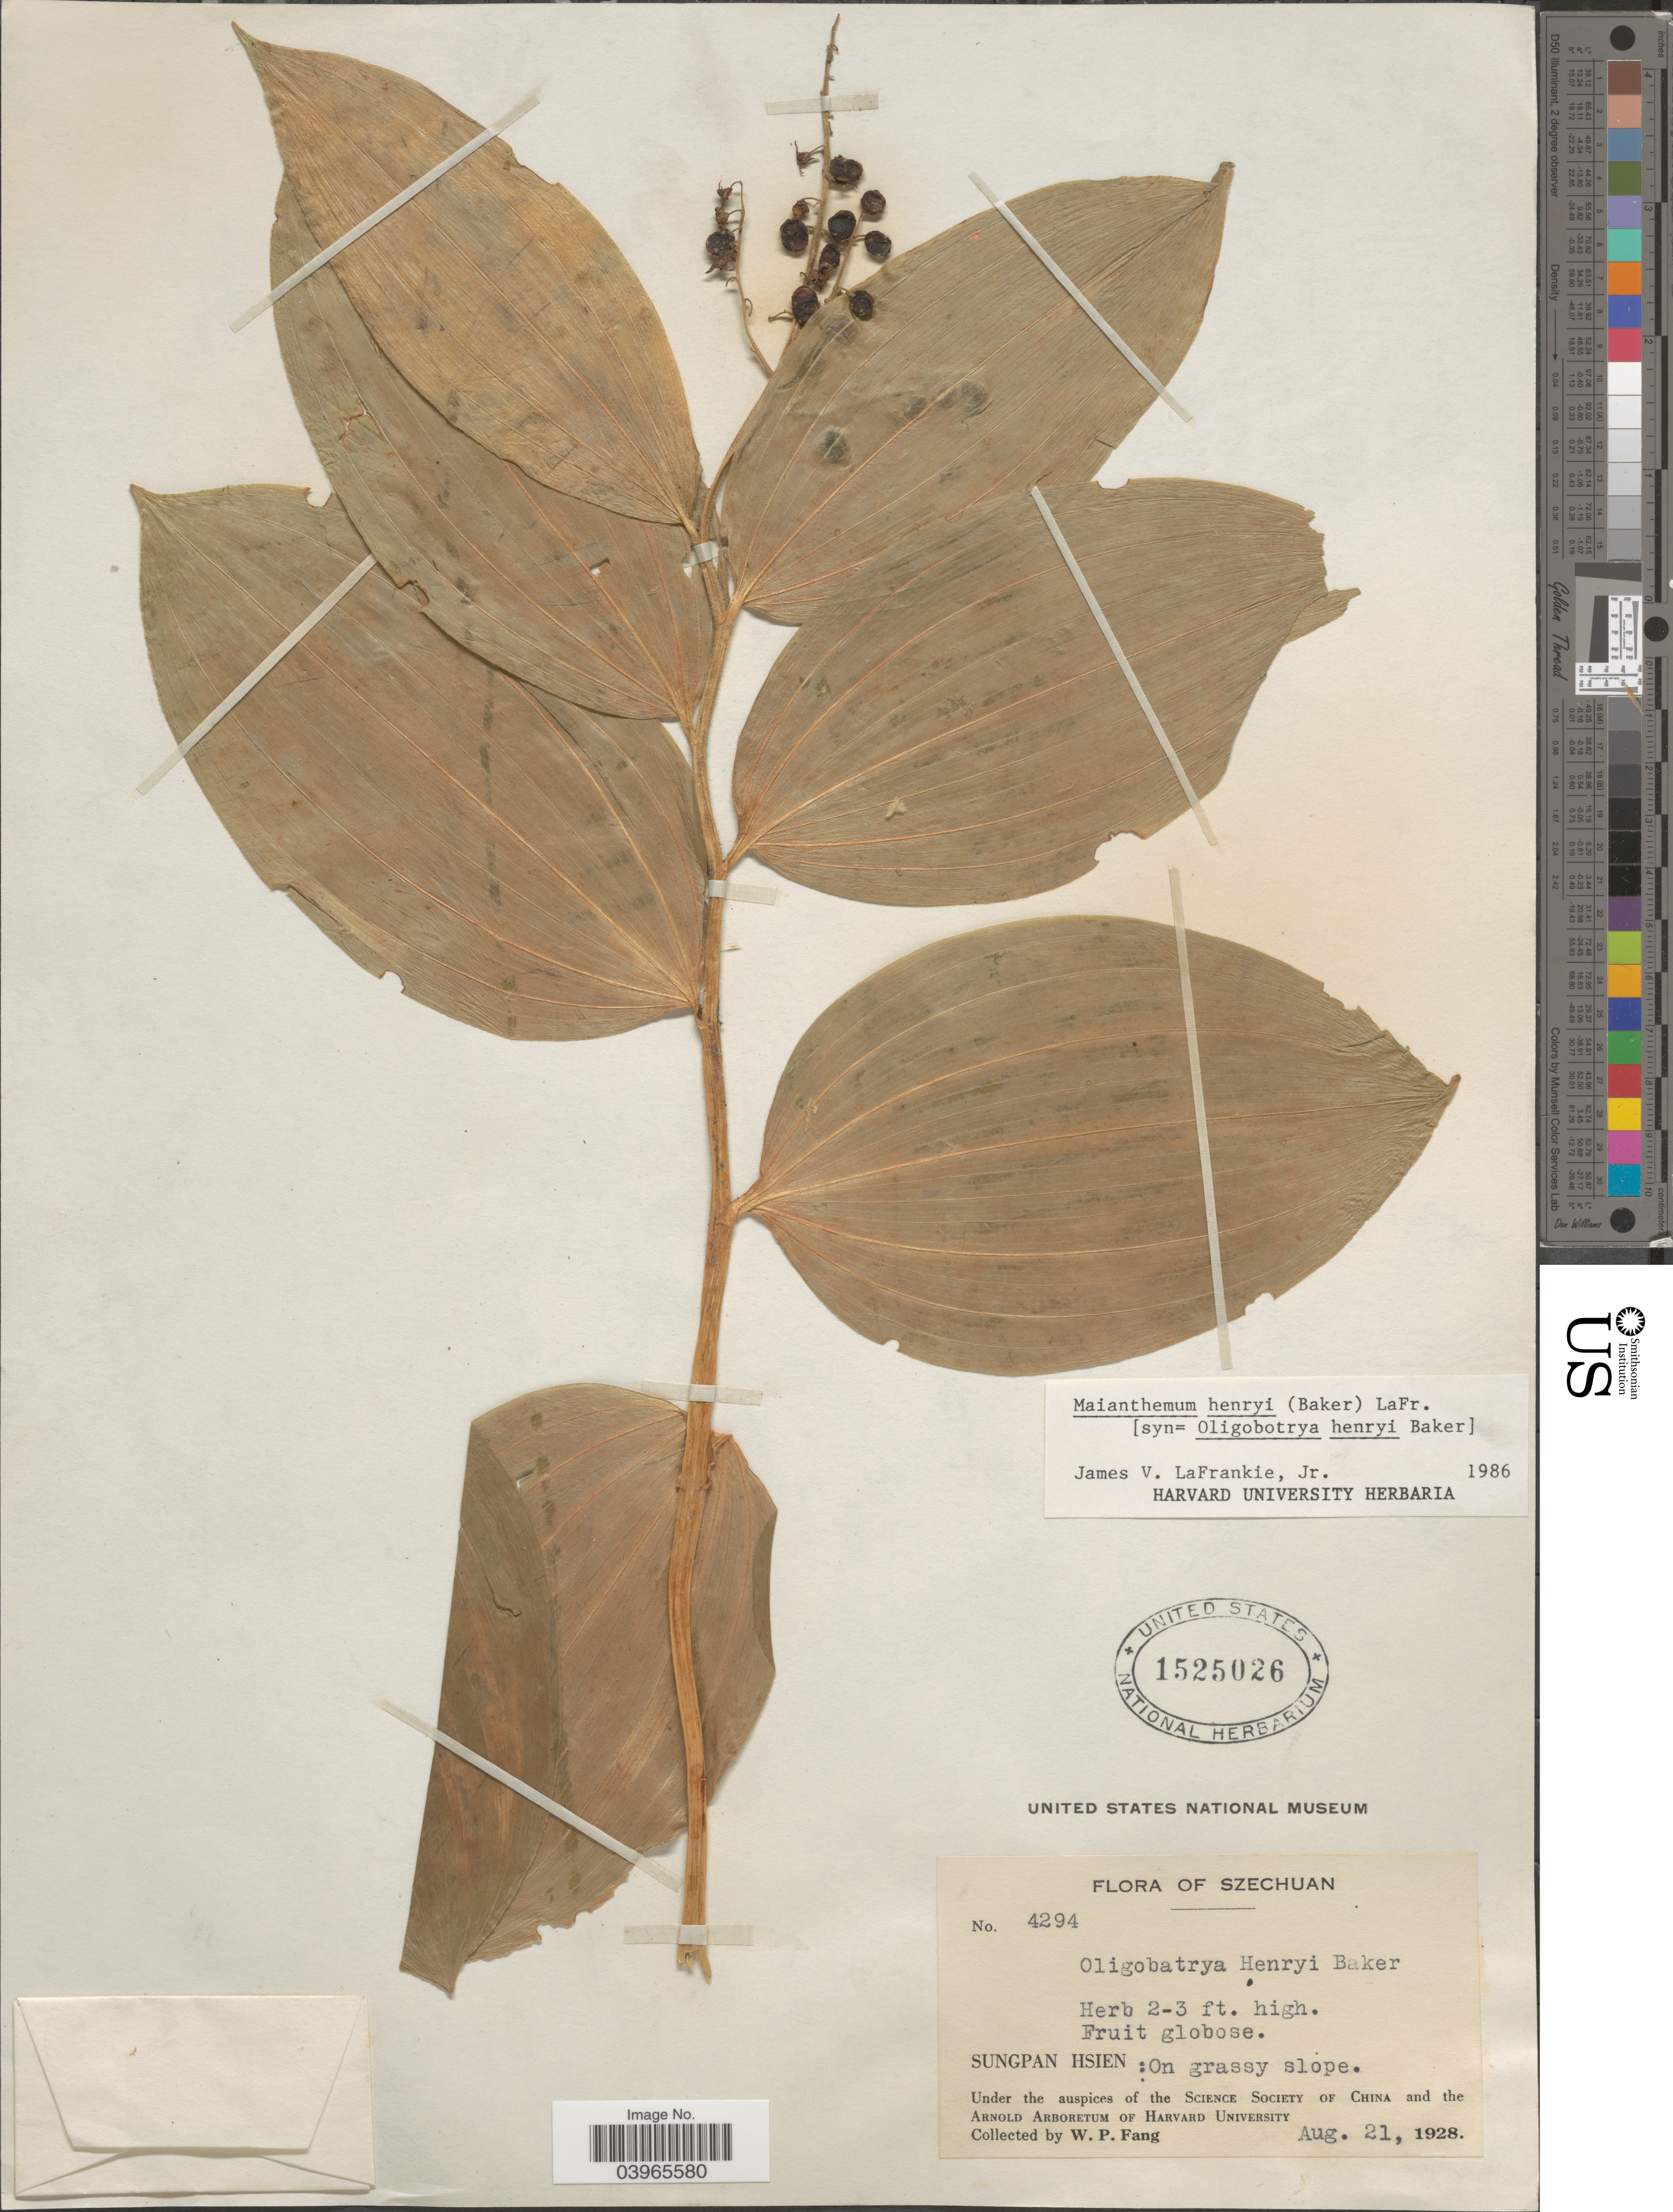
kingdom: Plantae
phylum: Tracheophyta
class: Liliopsida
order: Asparagales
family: Asparagaceae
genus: Maianthemum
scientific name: Maianthemum henryi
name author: (Baker) LaFrankie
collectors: W. P. Fang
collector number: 4294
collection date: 1928-08-21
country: China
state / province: Sichuan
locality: Szechuan. Sungpan Hsien.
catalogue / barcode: US 1525026